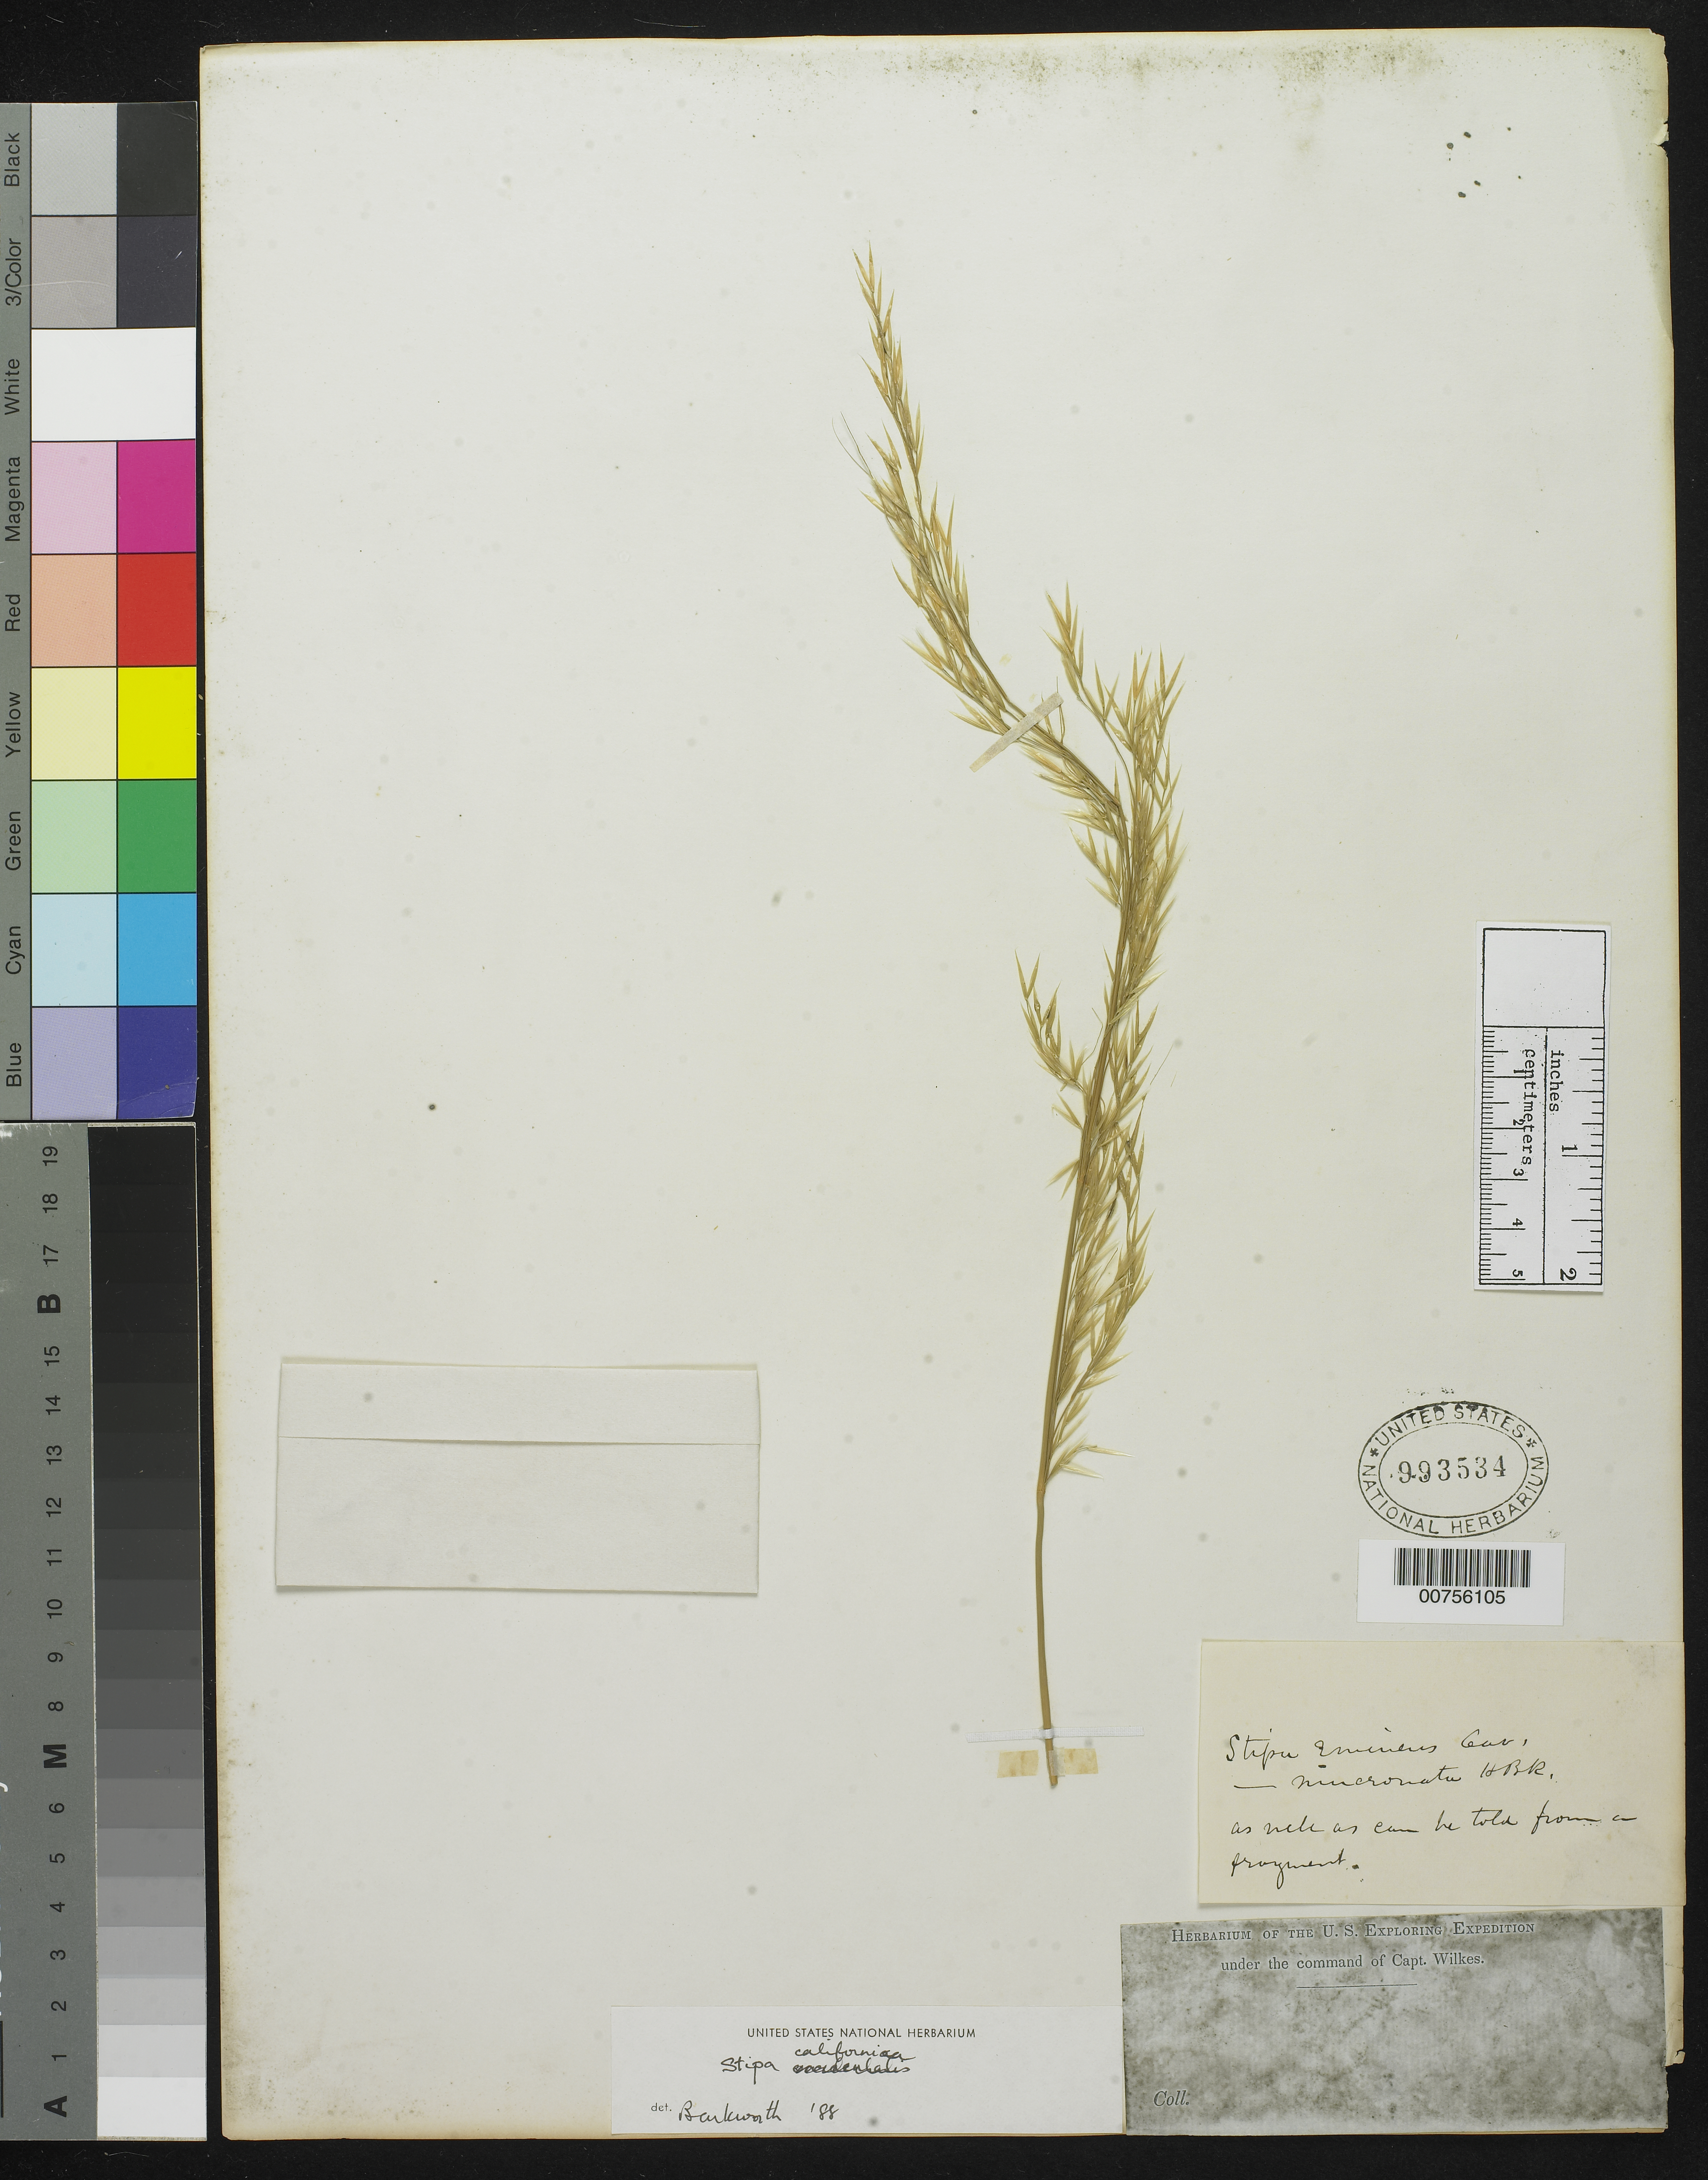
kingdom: Plantae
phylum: Tracheophyta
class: Liliopsida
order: Poales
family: Poaceae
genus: Eriocoma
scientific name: Eriocoma occidentalis subsp. californica ined.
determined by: Poaceae Reorganization Project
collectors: Wilkes Explor. Exped.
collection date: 1838/1842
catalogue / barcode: US 993534